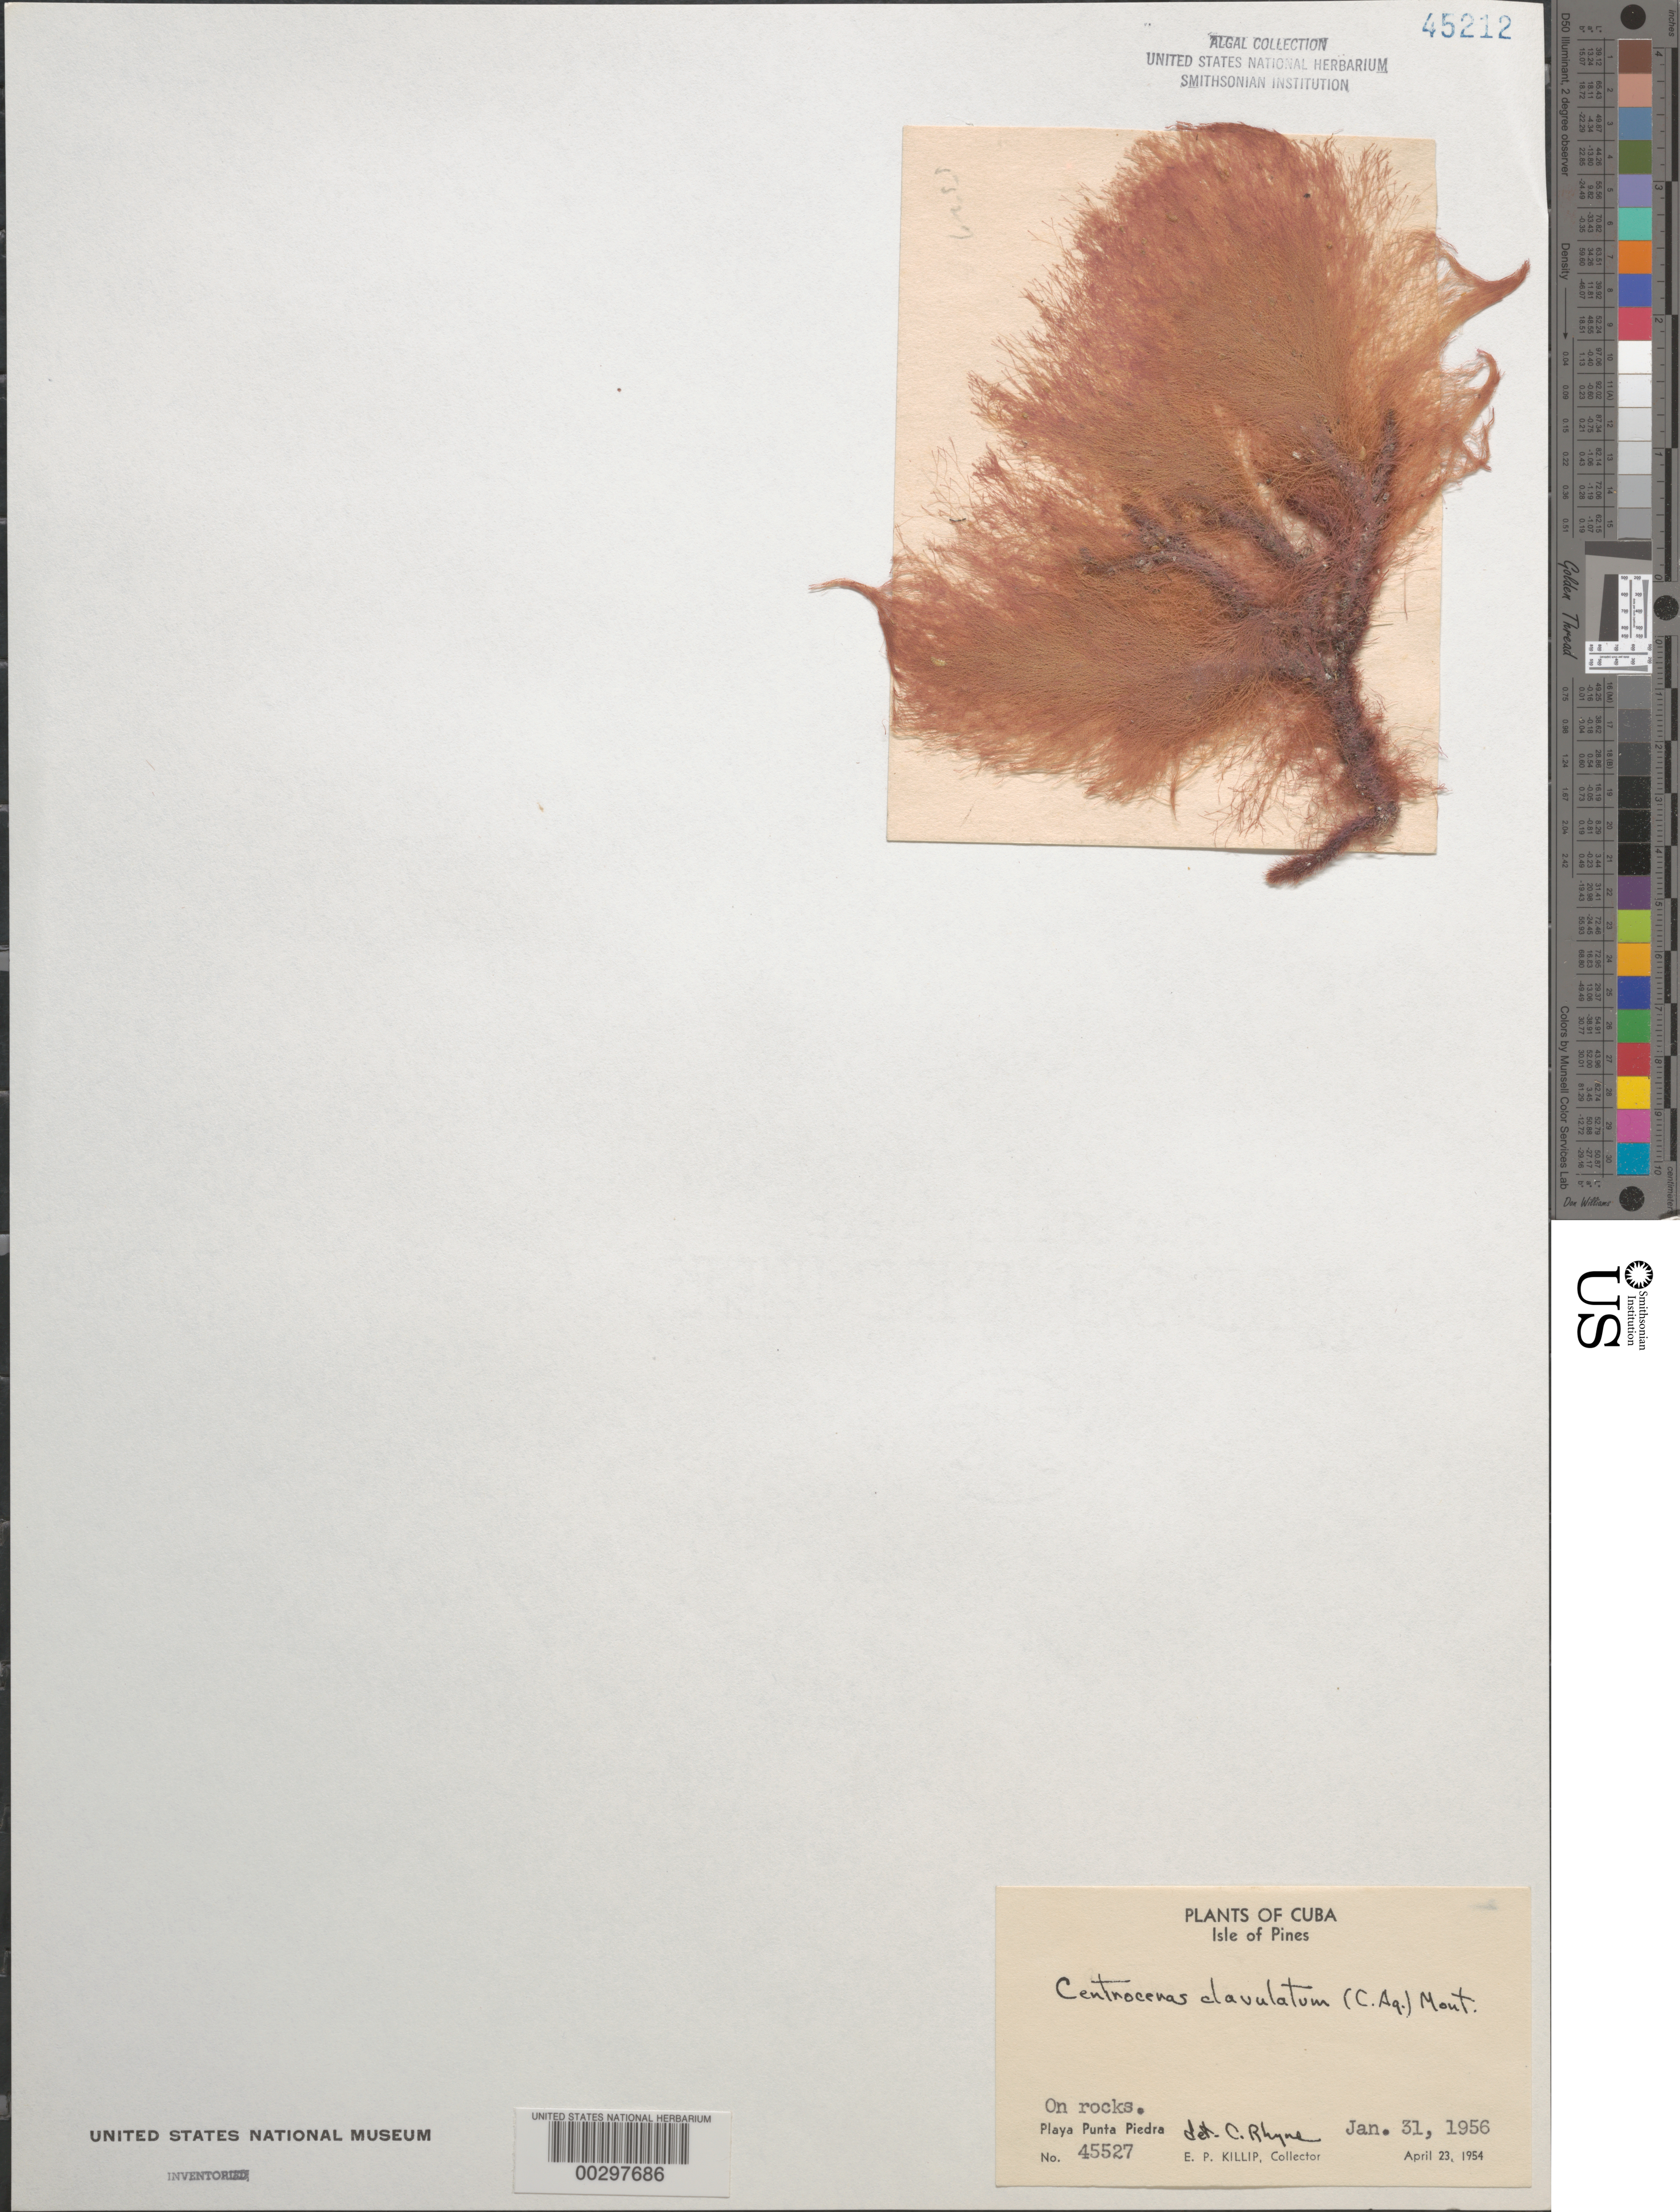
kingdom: Plantae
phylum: Rhodophyta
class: Florideophyceae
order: Ceramiales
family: Ceramiaceae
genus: Centroceras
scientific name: Centroceras clavulatum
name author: (C. Agardh) Mont.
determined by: Rhyne, C. F.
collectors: E. P. Killip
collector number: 45527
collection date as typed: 31 Jan 1956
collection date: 1956-01-31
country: Cuba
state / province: Isla de La Juventud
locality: Playa punta piedra, isle of youth (isle of pines)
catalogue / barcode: US 45212